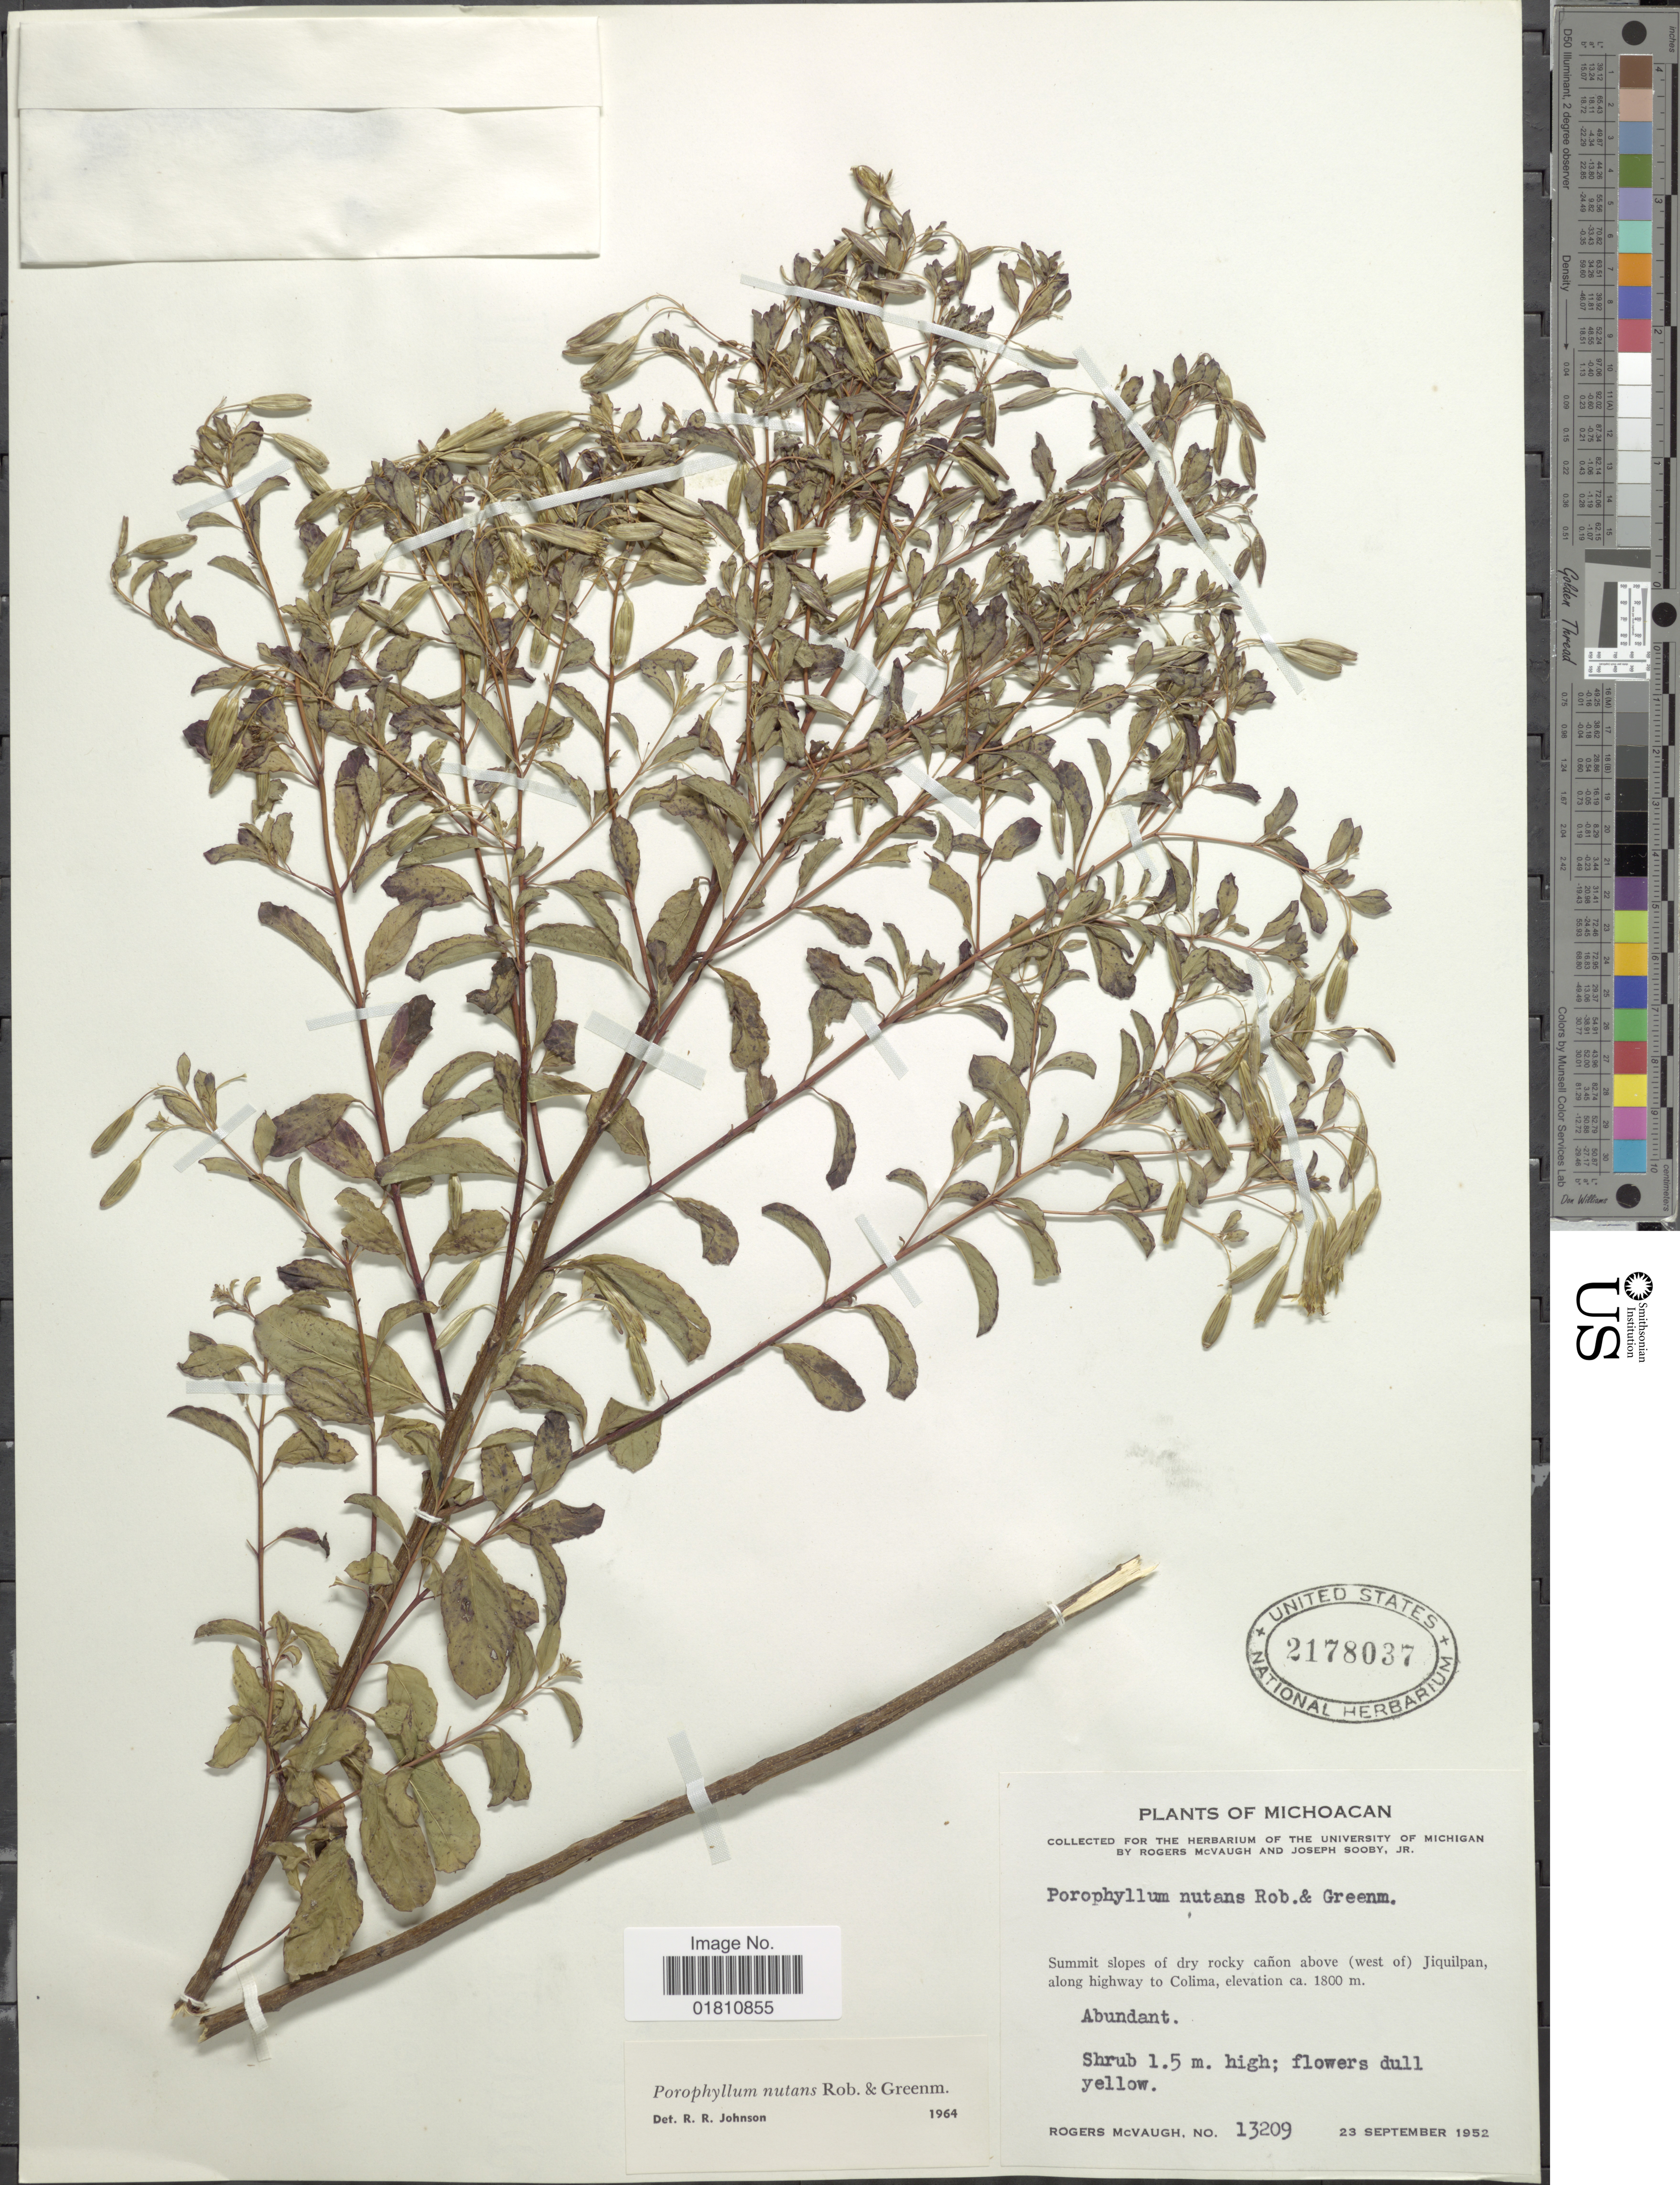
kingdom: Plantae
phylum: Tracheophyta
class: Magnoliopsida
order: Asterales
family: Asteraceae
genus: Porophyllum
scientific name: Porophyllum viridiflorum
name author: (Kunth) DC.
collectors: R. McVaugh & J. Sooby Jr.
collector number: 13209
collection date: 1952-09-23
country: Mexico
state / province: Michoacán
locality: Summit slopes of dry rocky cañon above (west of) Jiquilpan, along highway to Colima.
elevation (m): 1800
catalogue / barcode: US 2178037